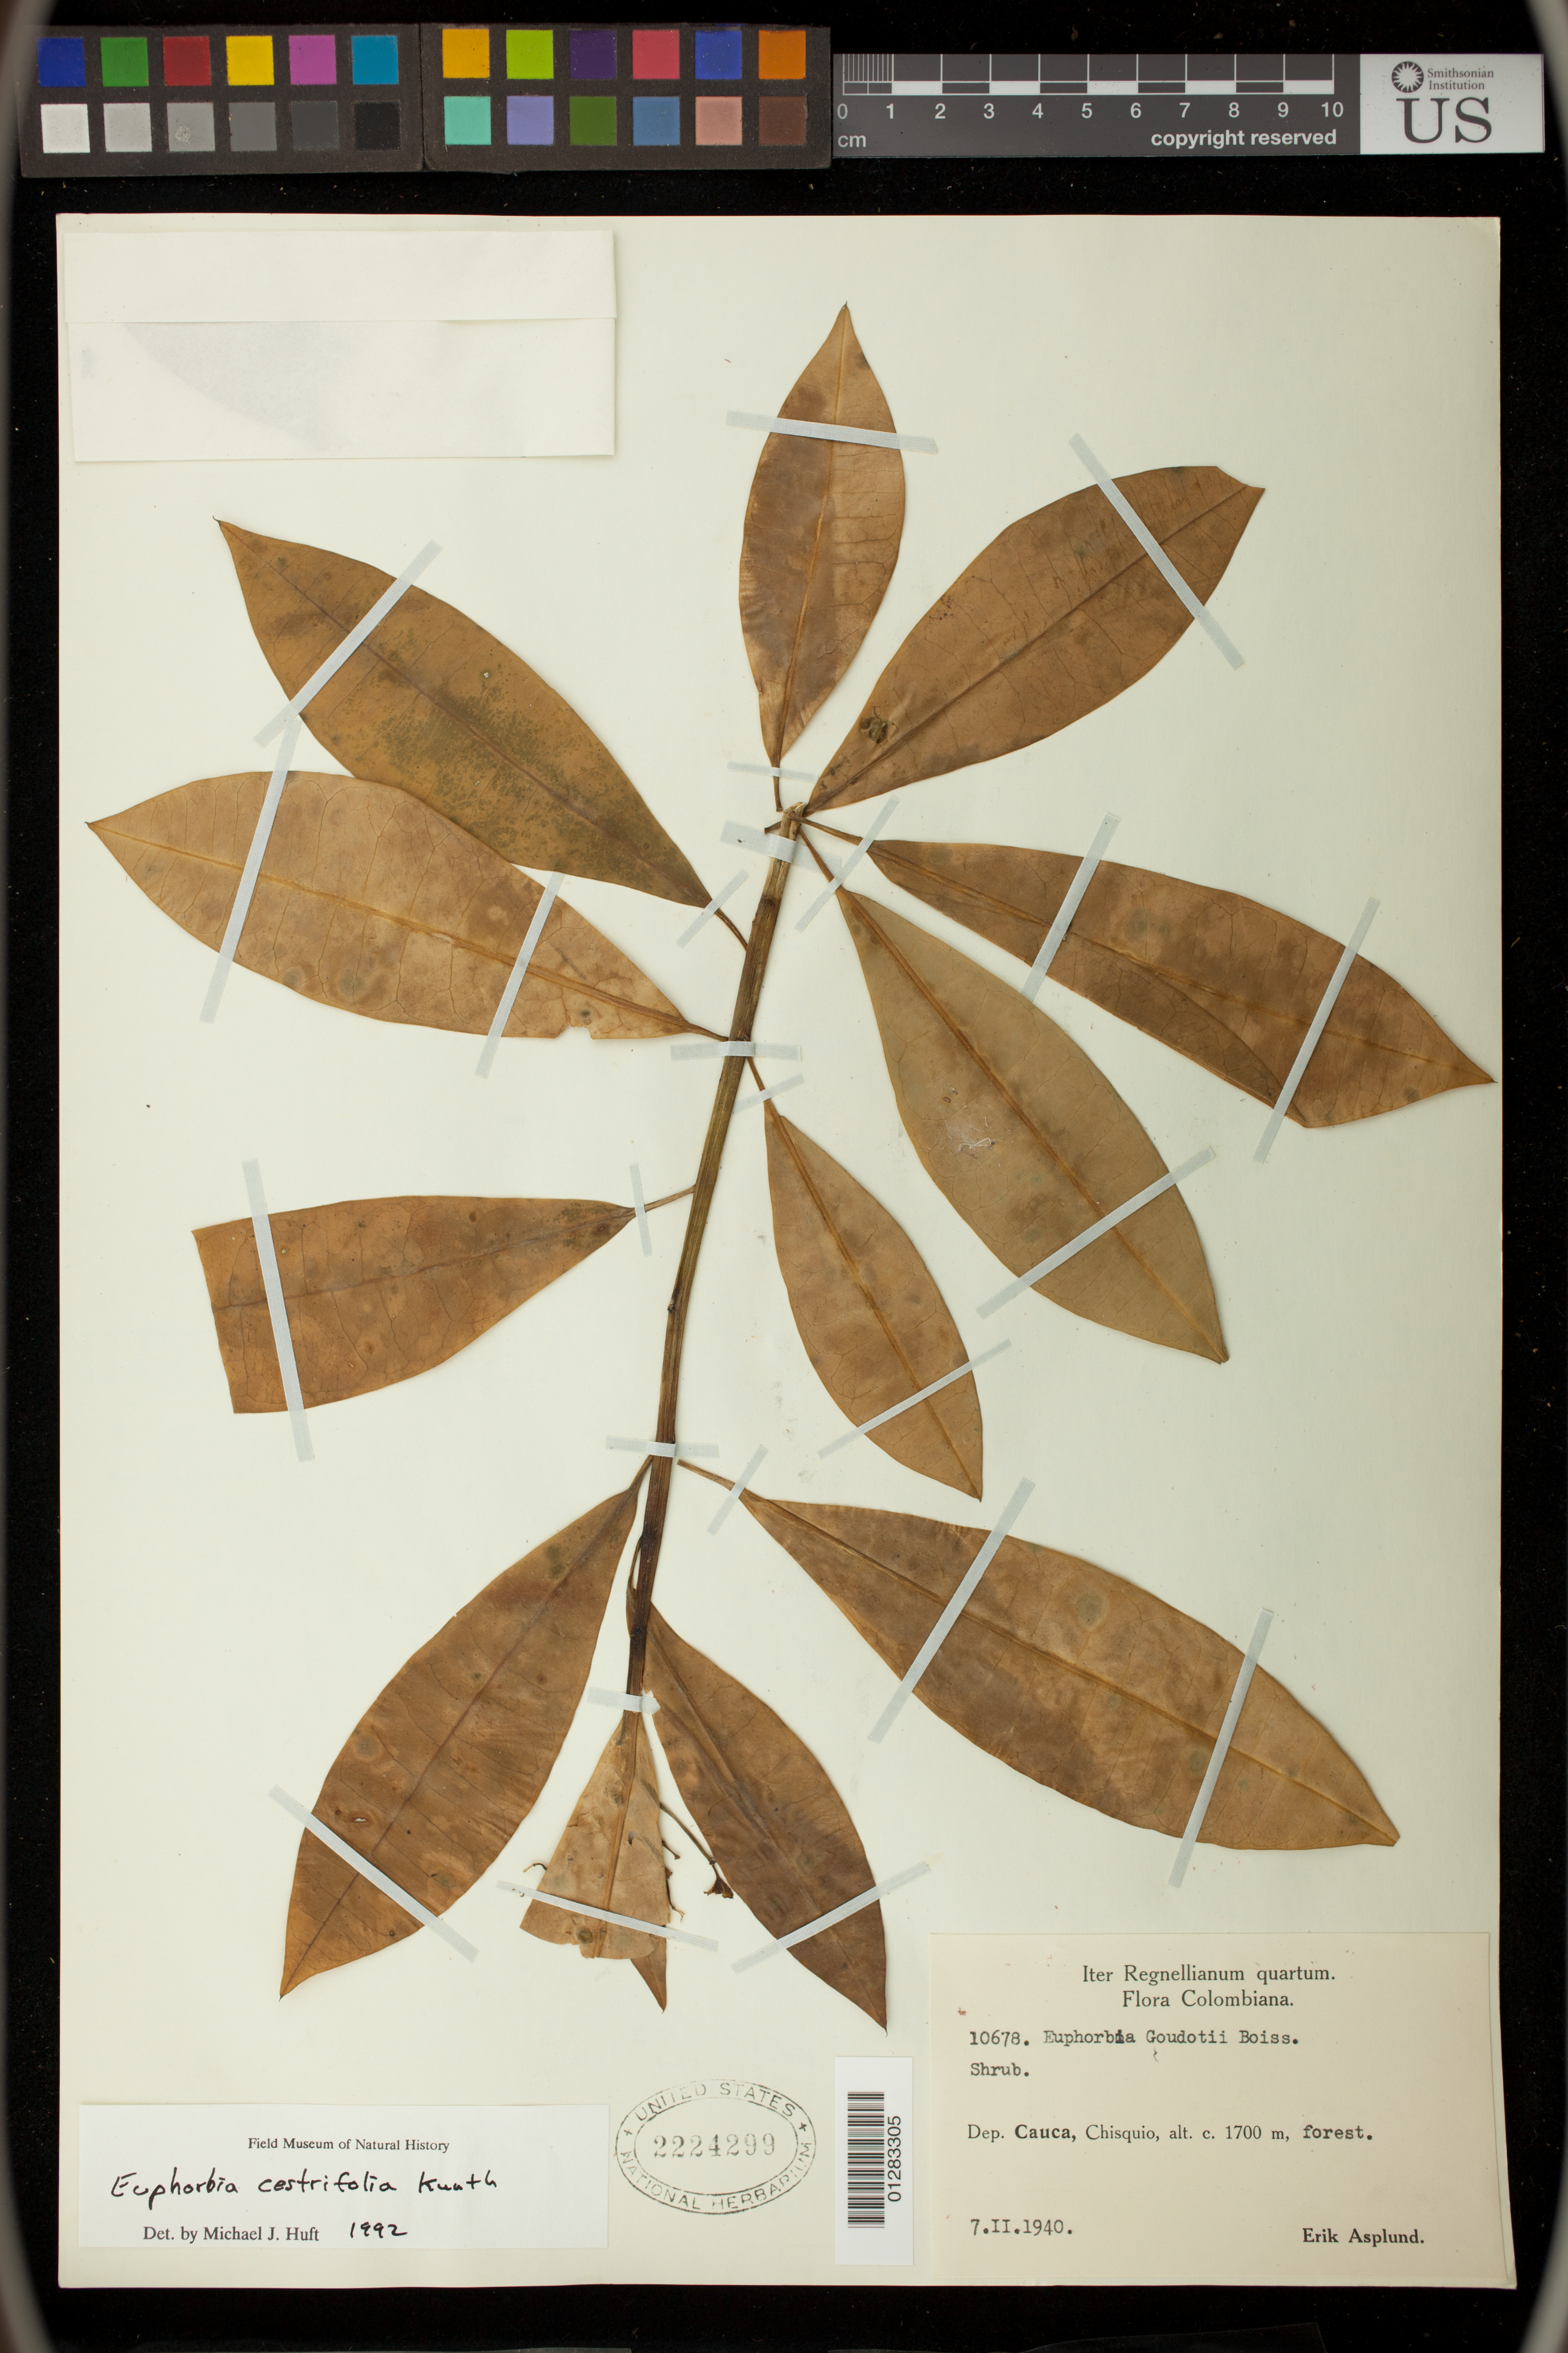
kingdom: Plantae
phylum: Tracheophyta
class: Magnoliopsida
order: Malpighiales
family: Euphorbiaceae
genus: Euphorbia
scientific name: Euphorbia cotinifolia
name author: L.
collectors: E. Asplund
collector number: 10678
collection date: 1940-02-07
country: Colombia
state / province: Cauca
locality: Chisquio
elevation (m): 1700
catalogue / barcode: US 2224299